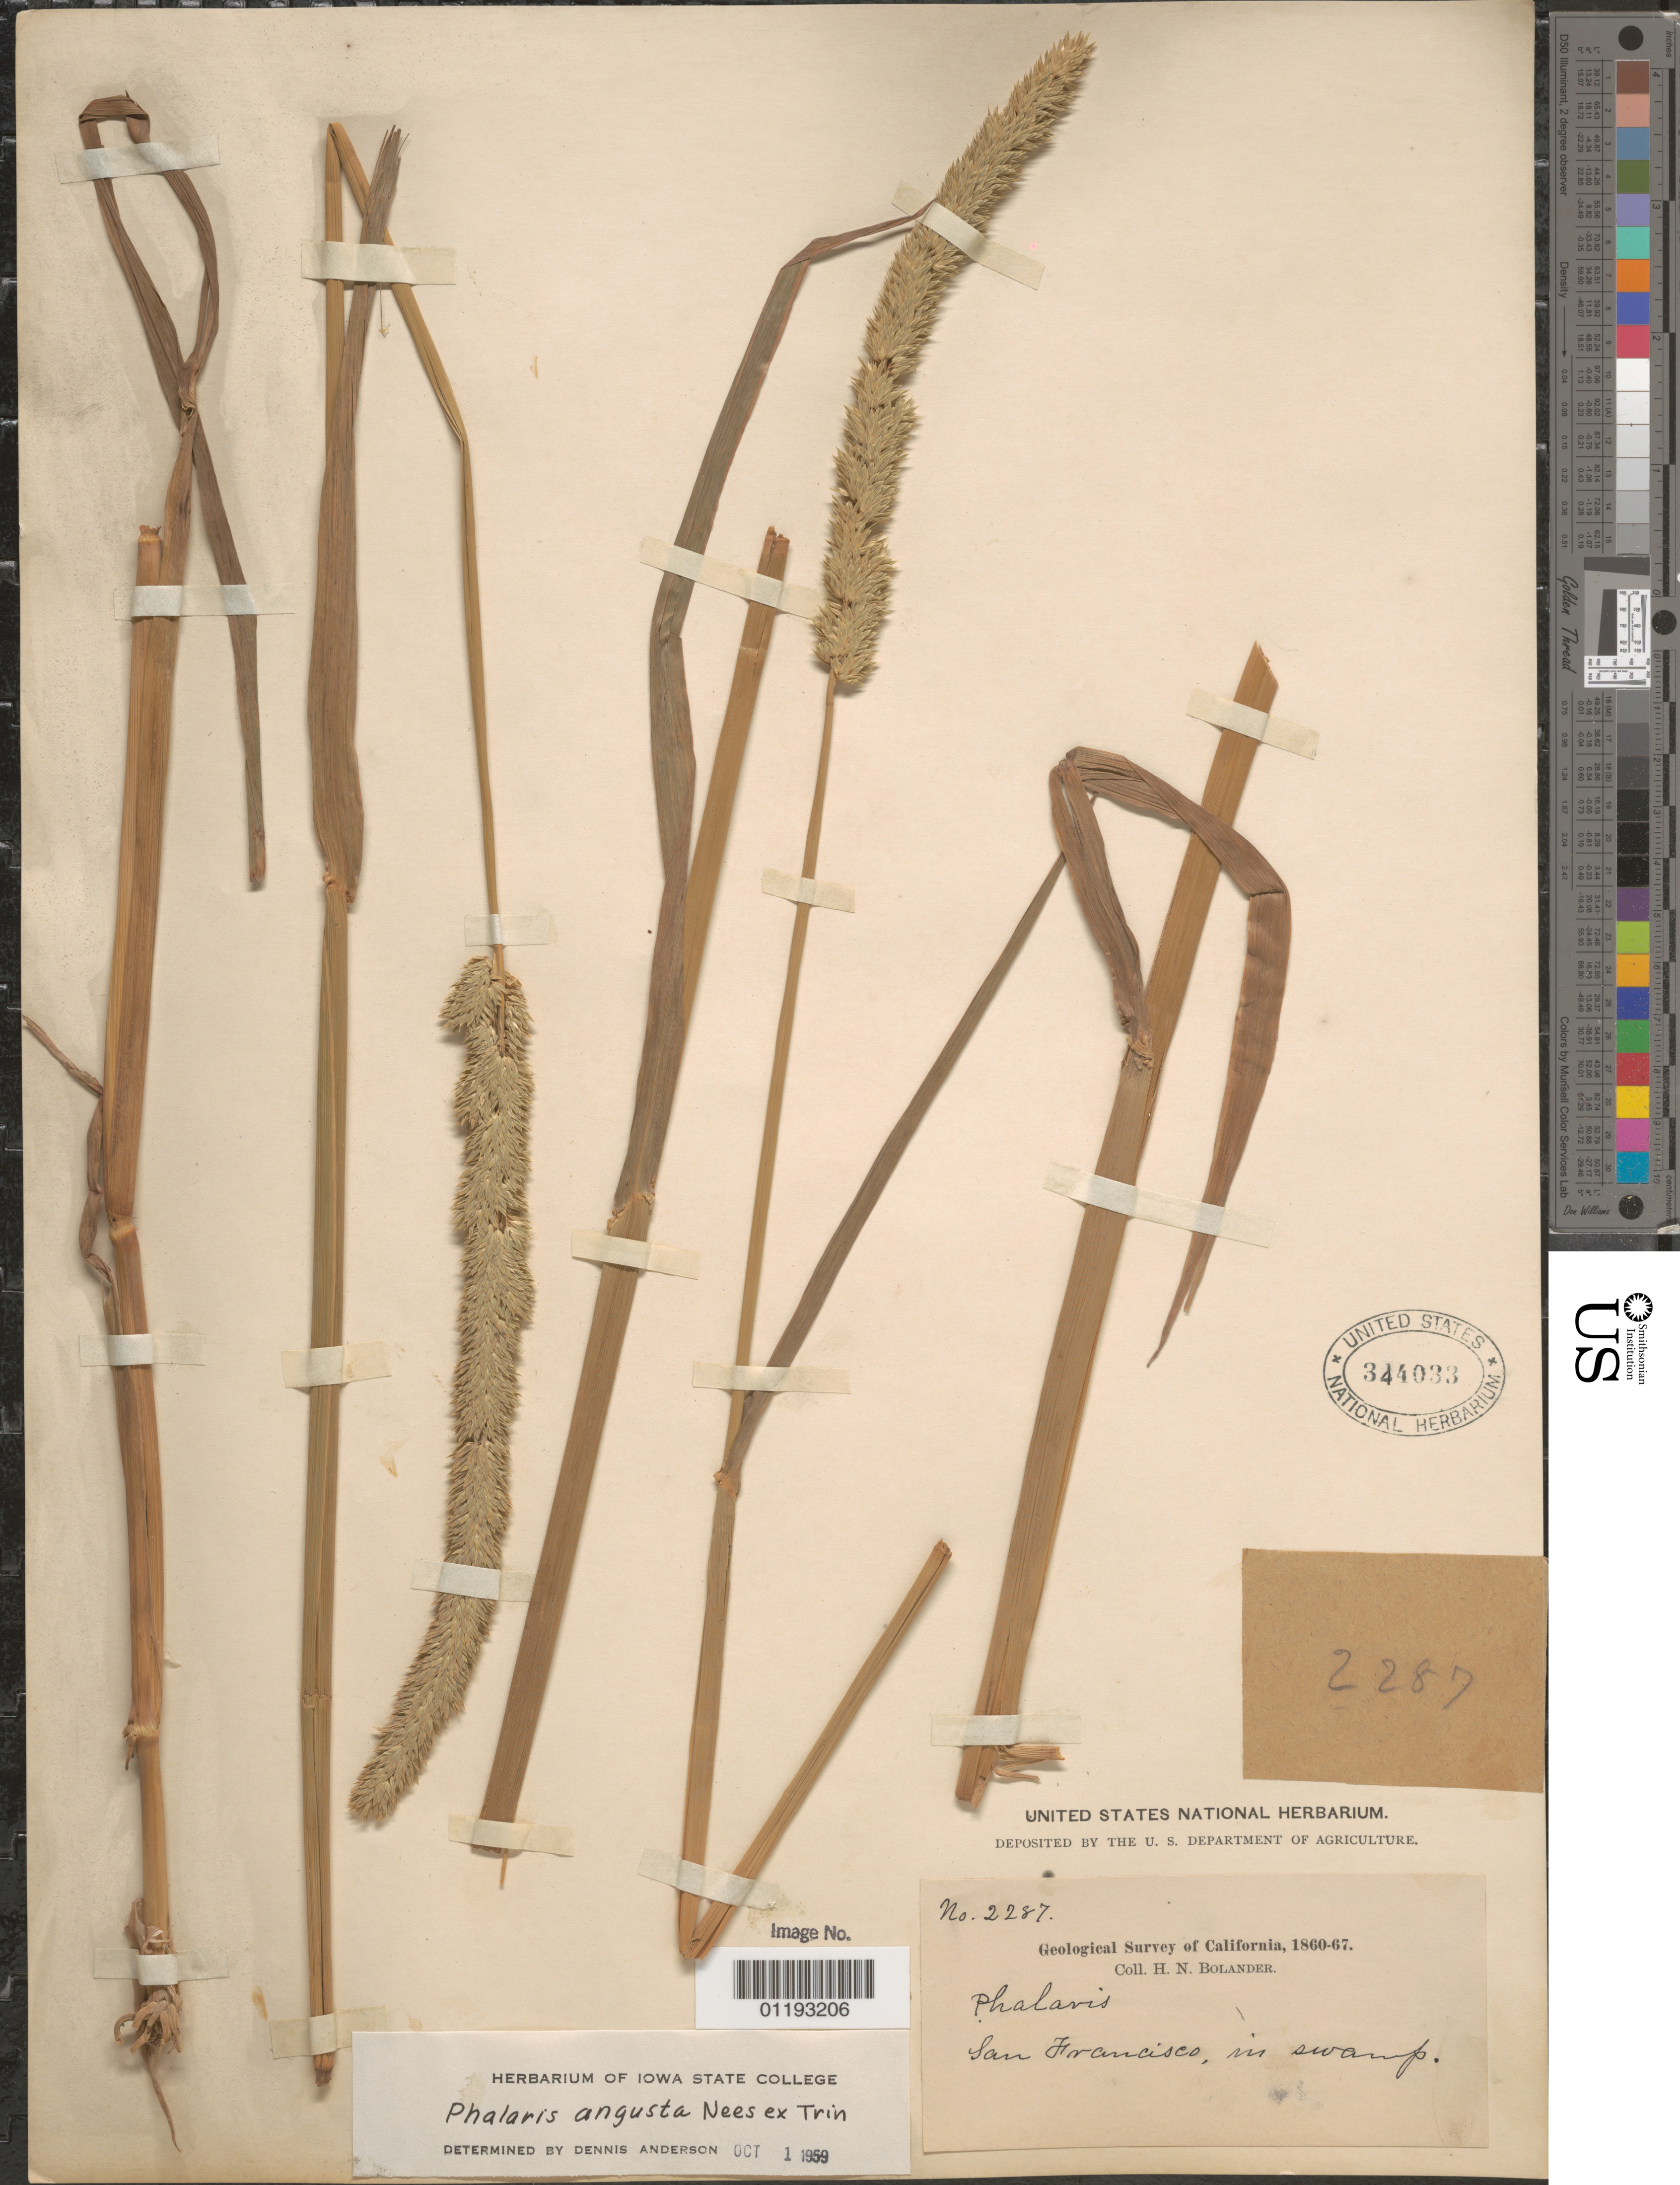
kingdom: Plantae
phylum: Tracheophyta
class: Liliopsida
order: Poales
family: Poaceae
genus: Phalaris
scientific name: Phalaris angusta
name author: Nees ex Trin.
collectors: H. Bolander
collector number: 2287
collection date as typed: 1860 to -- --- 1867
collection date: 1860/1867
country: United States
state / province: California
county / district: San Francisco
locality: San Francisco.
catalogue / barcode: US 344033